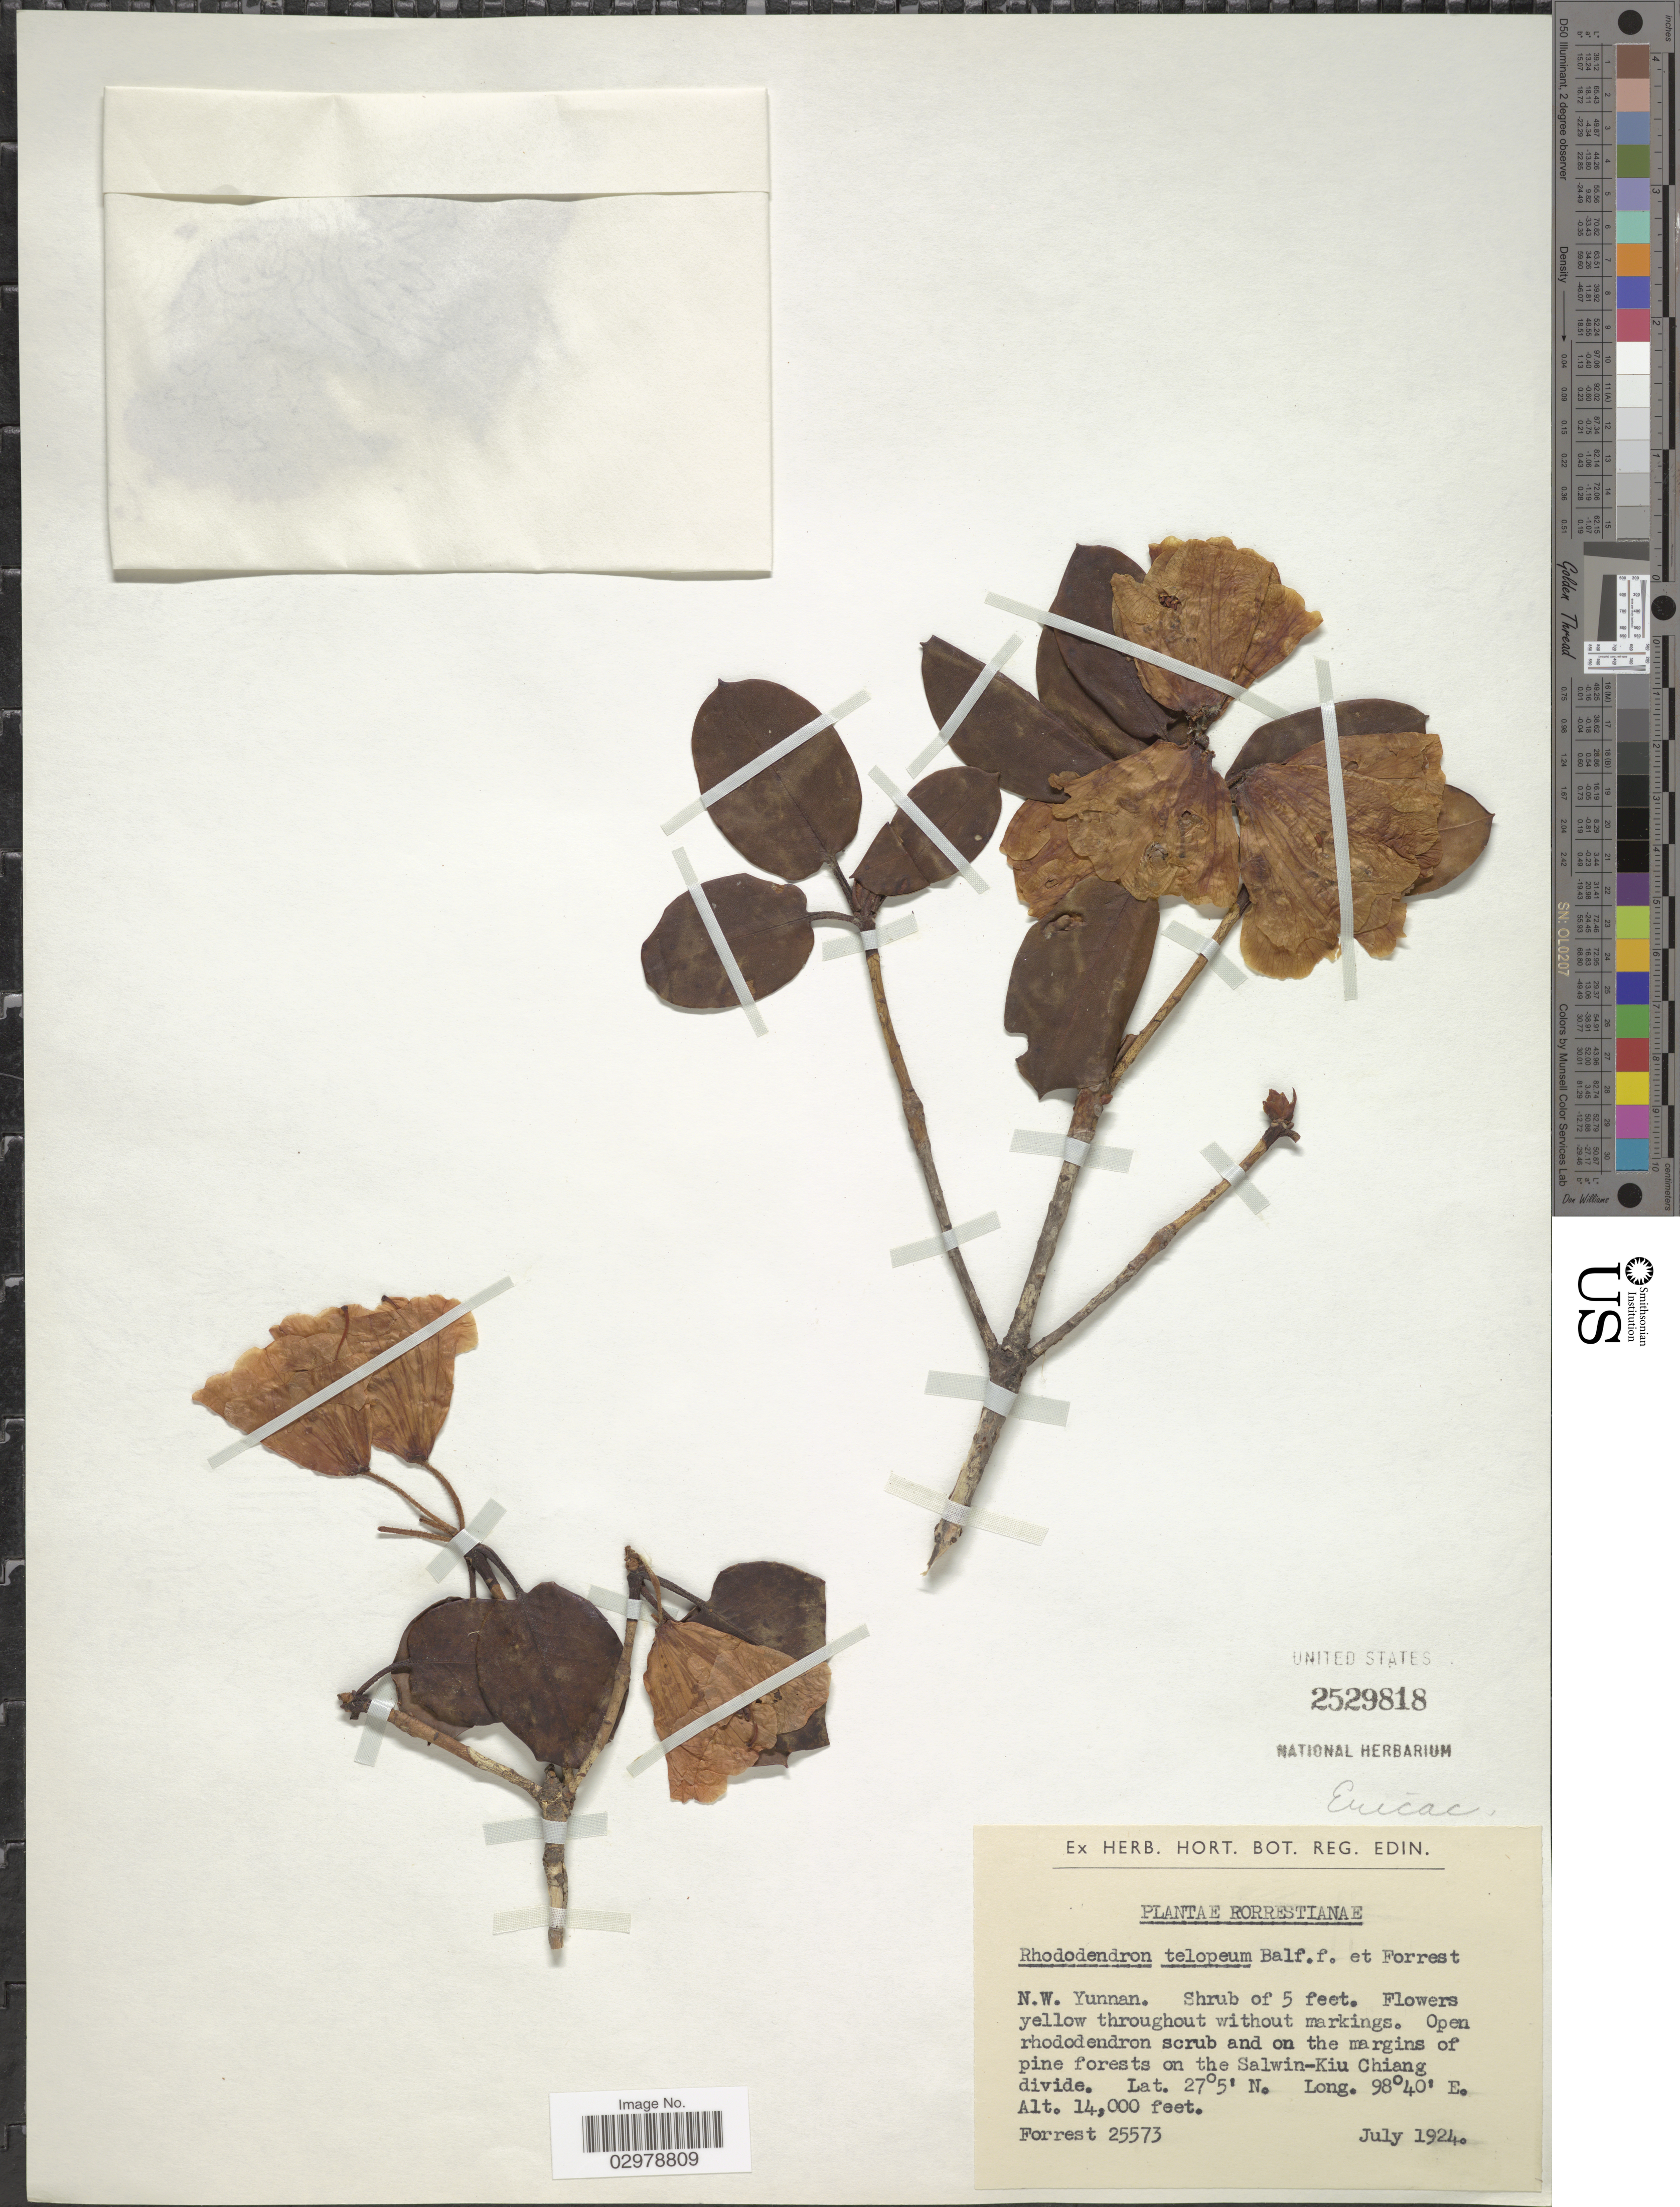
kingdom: Plantae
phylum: Tracheophyta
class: Magnoliopsida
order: Ericales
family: Ericaceae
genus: Rhododendron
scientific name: Rhododendron telopeum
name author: Balf. f. & Forrest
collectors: -. Forrest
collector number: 25573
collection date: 1924-07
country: China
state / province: Yunnan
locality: N.W. Yunnan. On the Salwin-Kiu Chiang divide.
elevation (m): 4267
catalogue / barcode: US 2529818